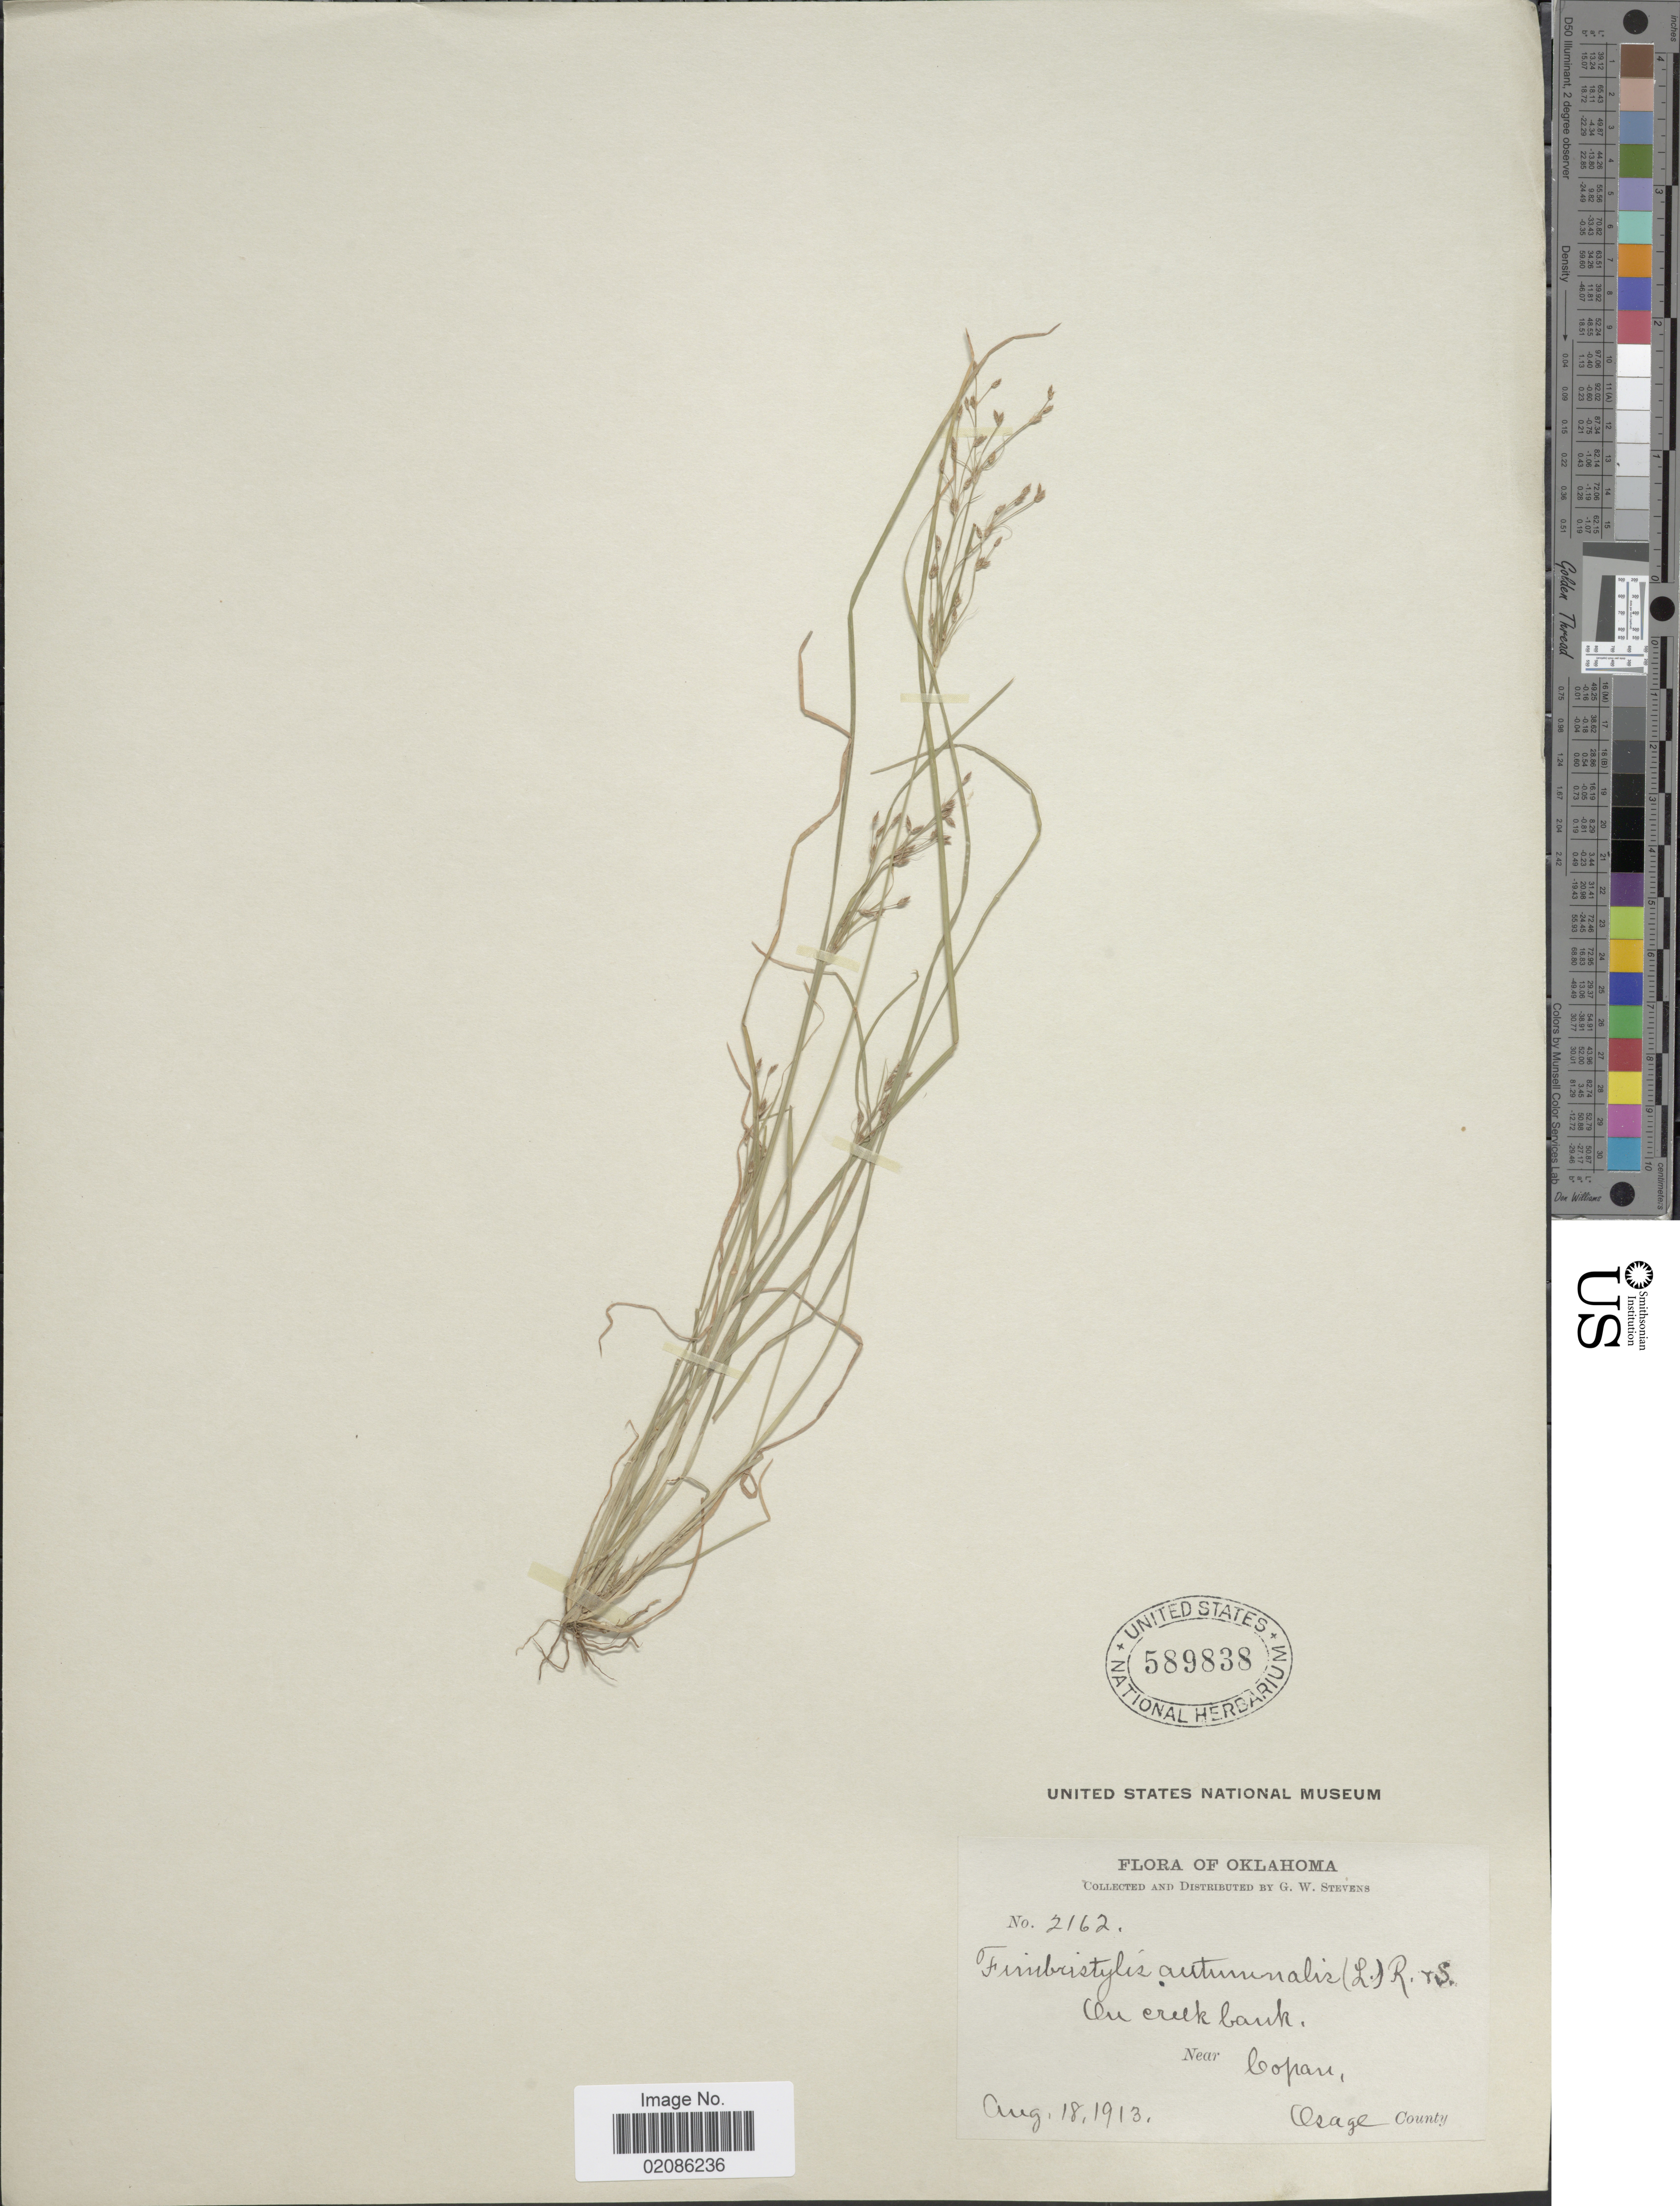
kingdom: Plantae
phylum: Tracheophyta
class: Liliopsida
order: Poales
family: Cyperaceae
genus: Fimbristylis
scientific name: Fimbristylis autumnalis (L.) Roem. & Schult.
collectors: G. W. Stevens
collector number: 2162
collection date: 1913-08-18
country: United States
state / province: Oklahoma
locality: On creek bank, Near Copan, Osage County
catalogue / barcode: US 589838